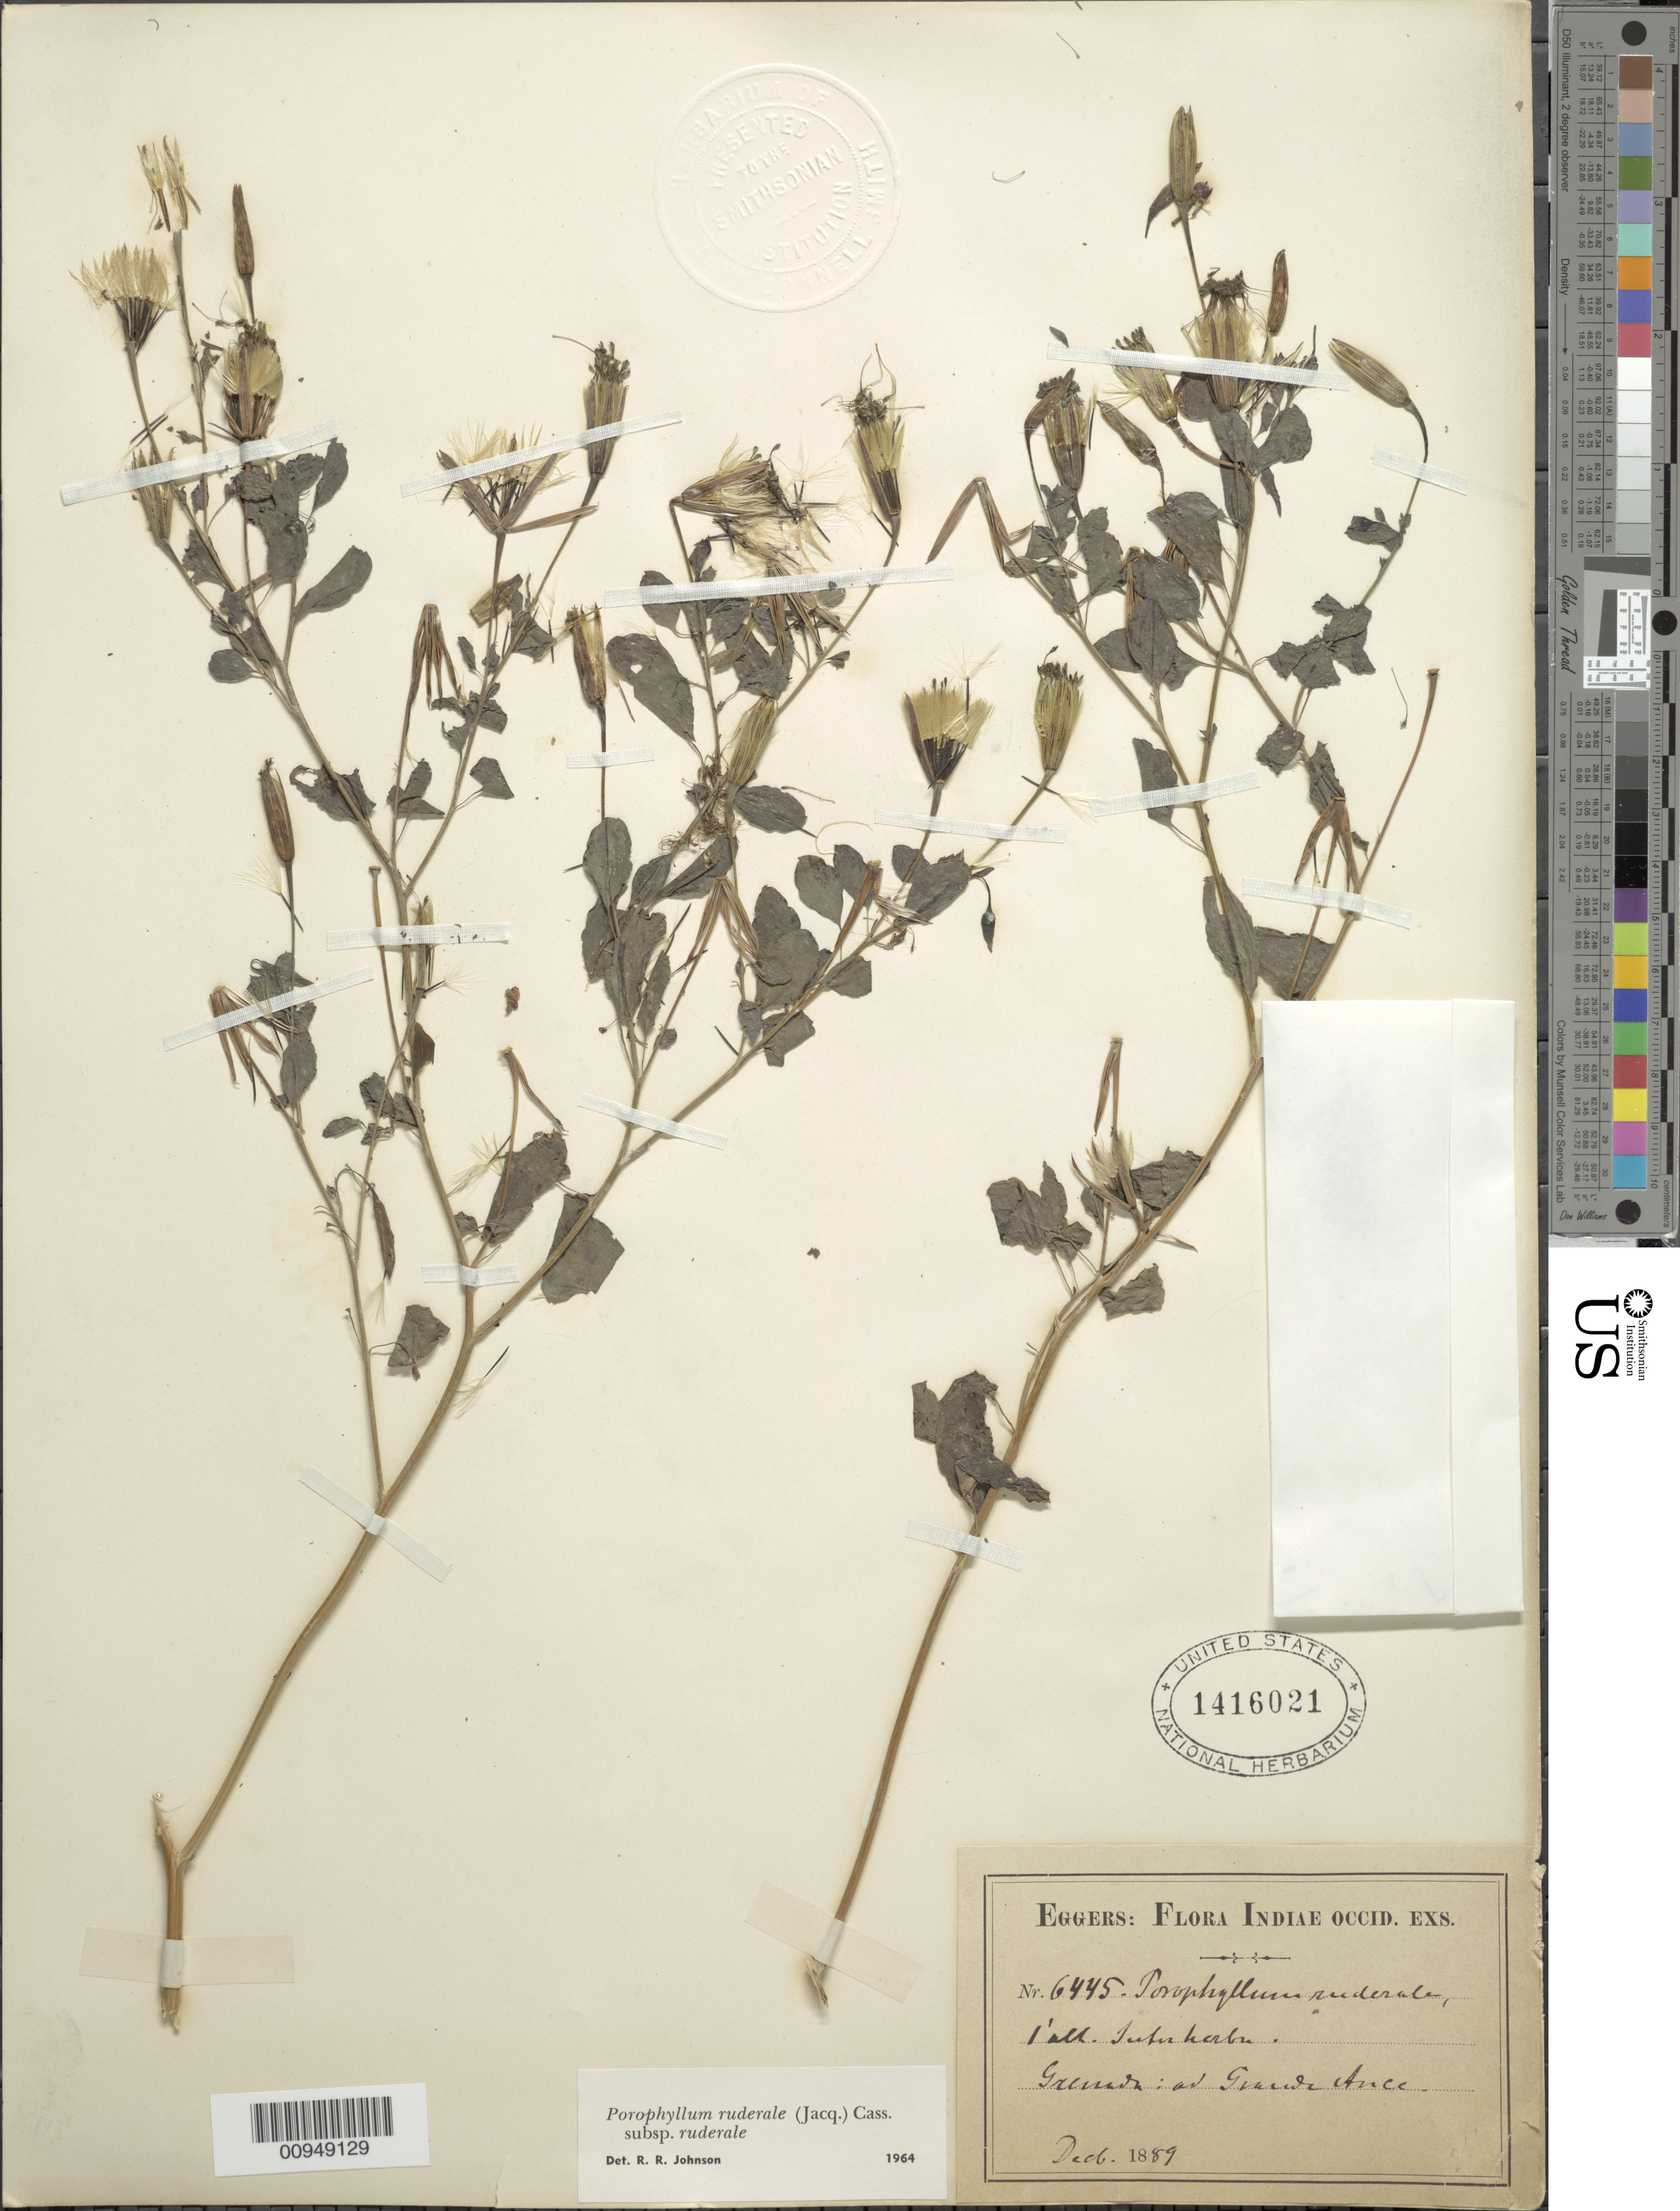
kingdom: Plantae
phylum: Tracheophyta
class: Magnoliopsida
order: Asterales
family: Asteraceae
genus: Porophyllum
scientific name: Porophyllum ruderale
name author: (Jacq.) Cass.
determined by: Johnson, R. R.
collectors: H. F. A. von Eggers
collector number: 6445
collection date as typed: Dec 1889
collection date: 1889-12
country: Grenada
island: Grenada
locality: Grande Ance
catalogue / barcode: US 1416021